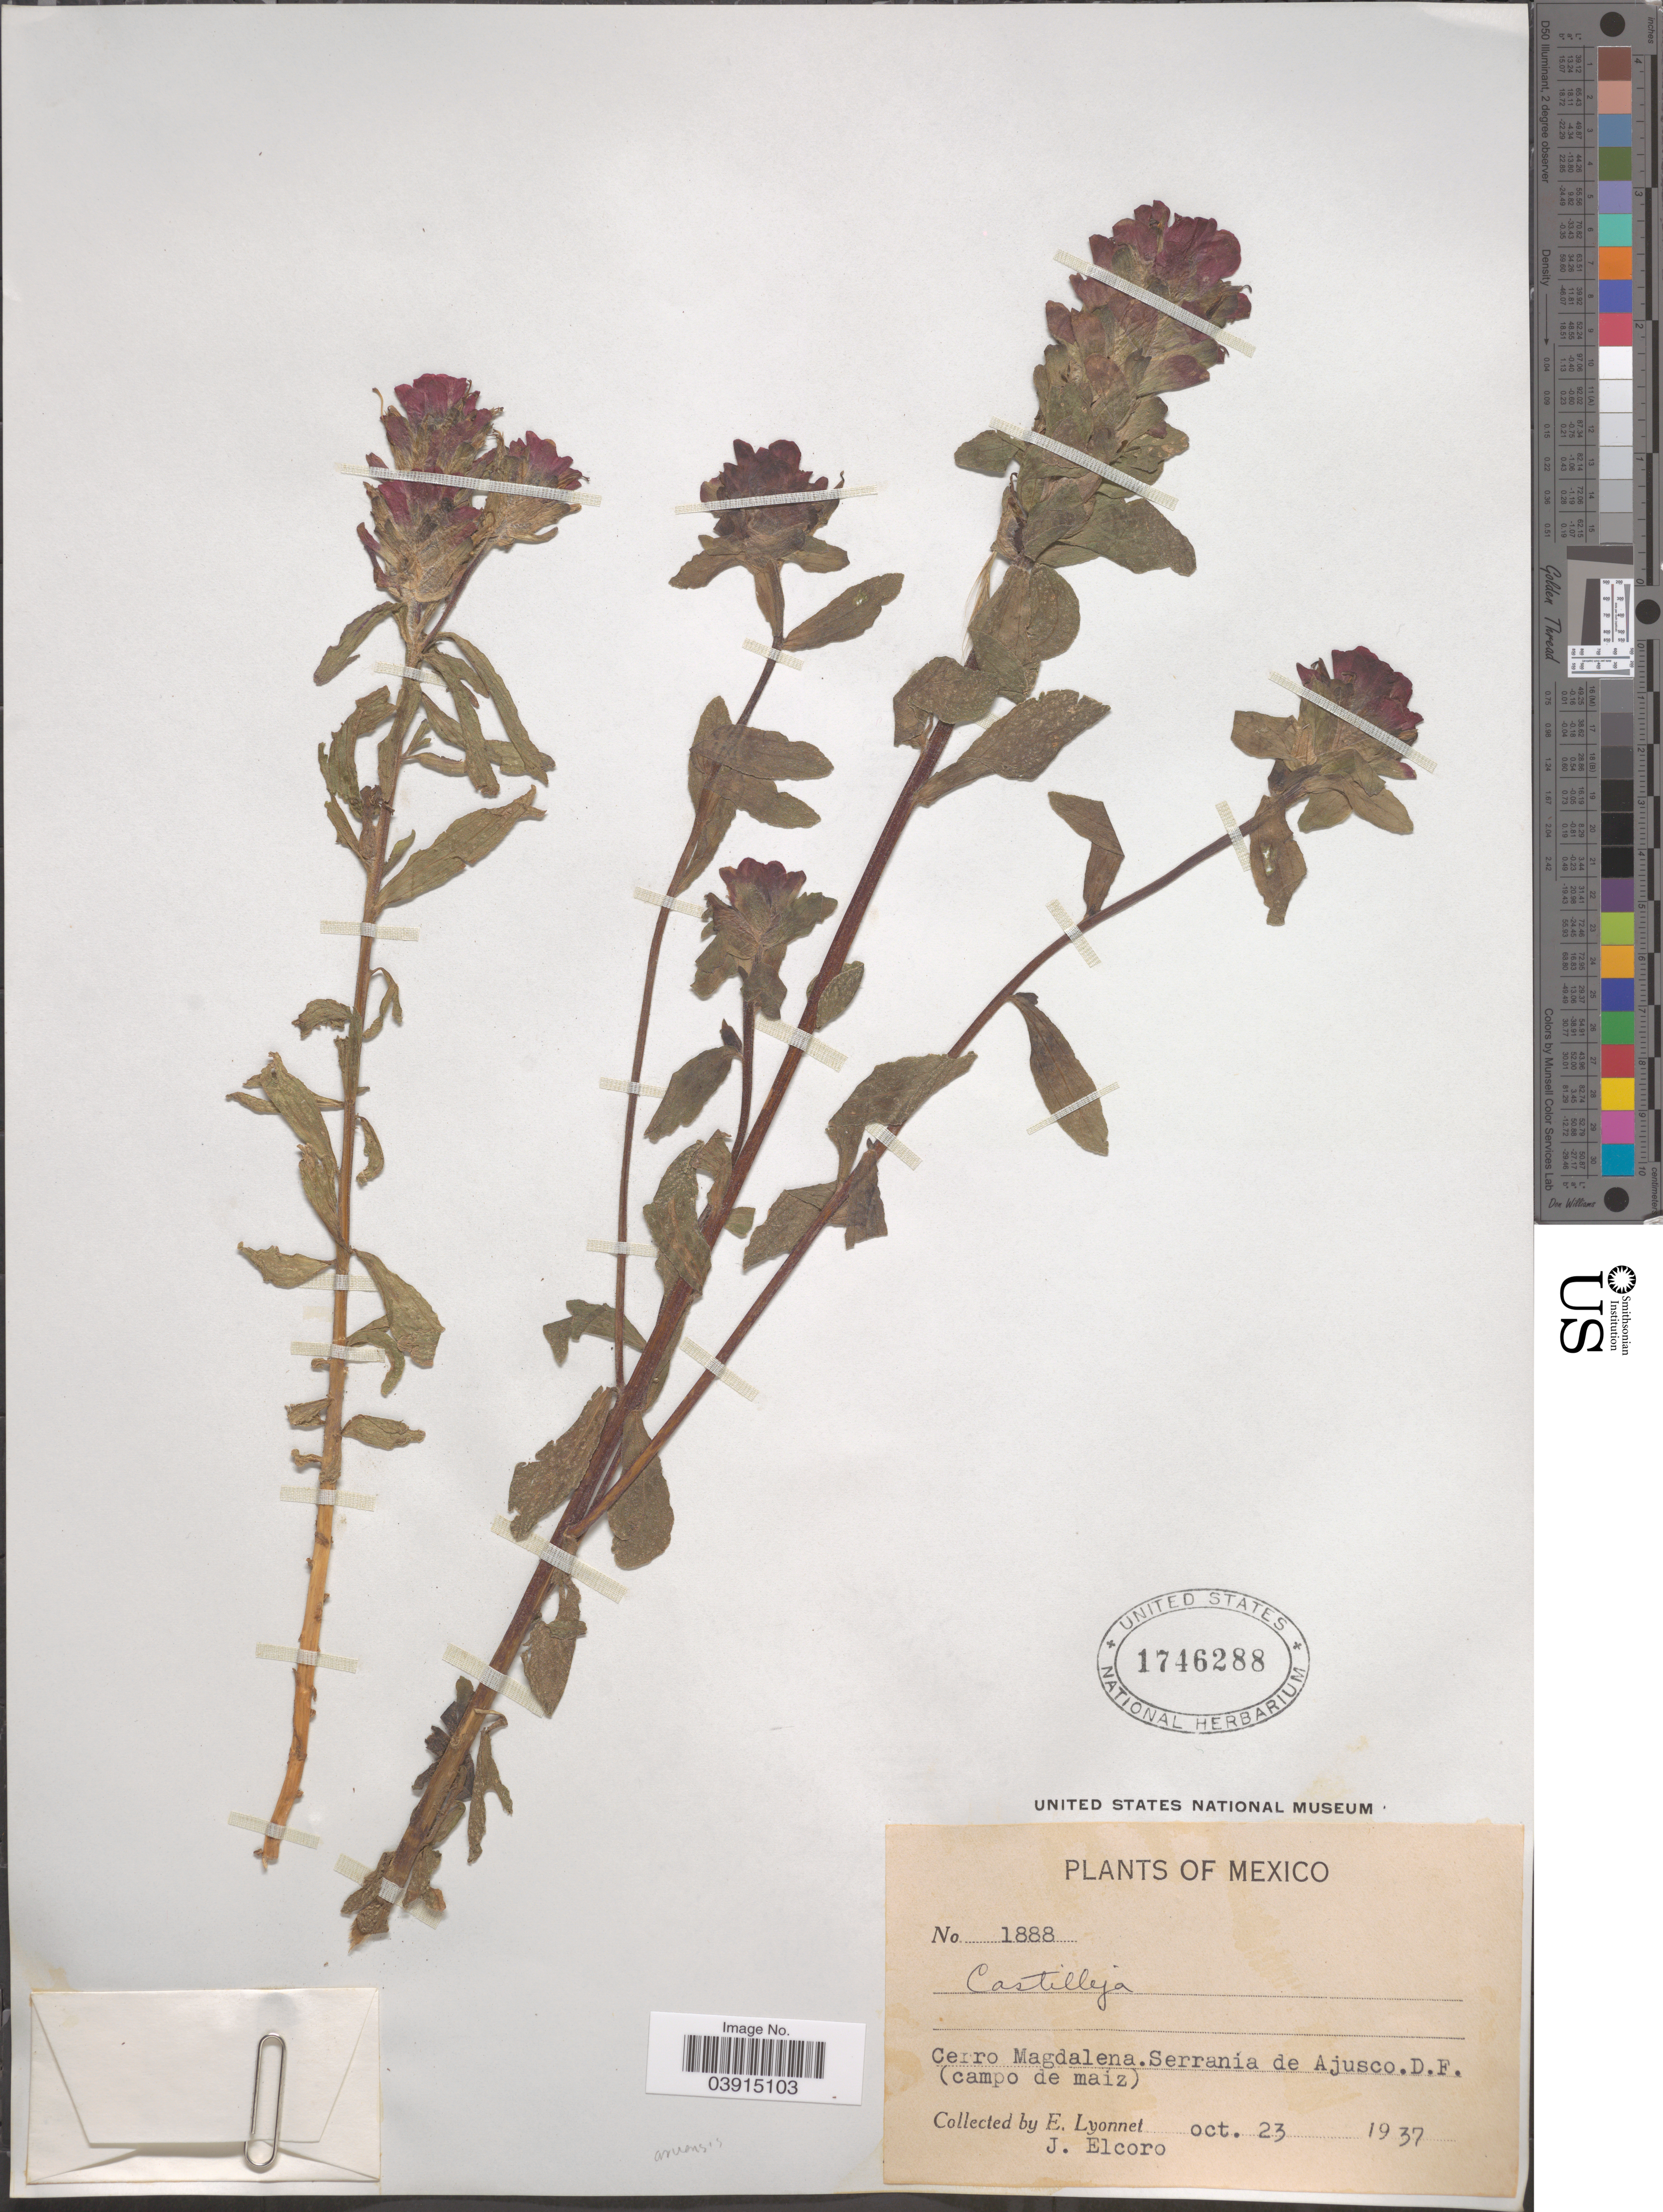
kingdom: Plantae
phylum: Tracheophyta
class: Magnoliopsida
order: Lamiales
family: Orobanchaceae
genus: Castilleja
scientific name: Castilleja arvensis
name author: Schltdl. & Cham.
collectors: E. Lyonnet & J. Elcoro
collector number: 1888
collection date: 1937-10-23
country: Mexico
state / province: Distrito Federal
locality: Cerro Magdalena. Serranía de Ajusco.D. F. (campo de maiz).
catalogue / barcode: US 1746288